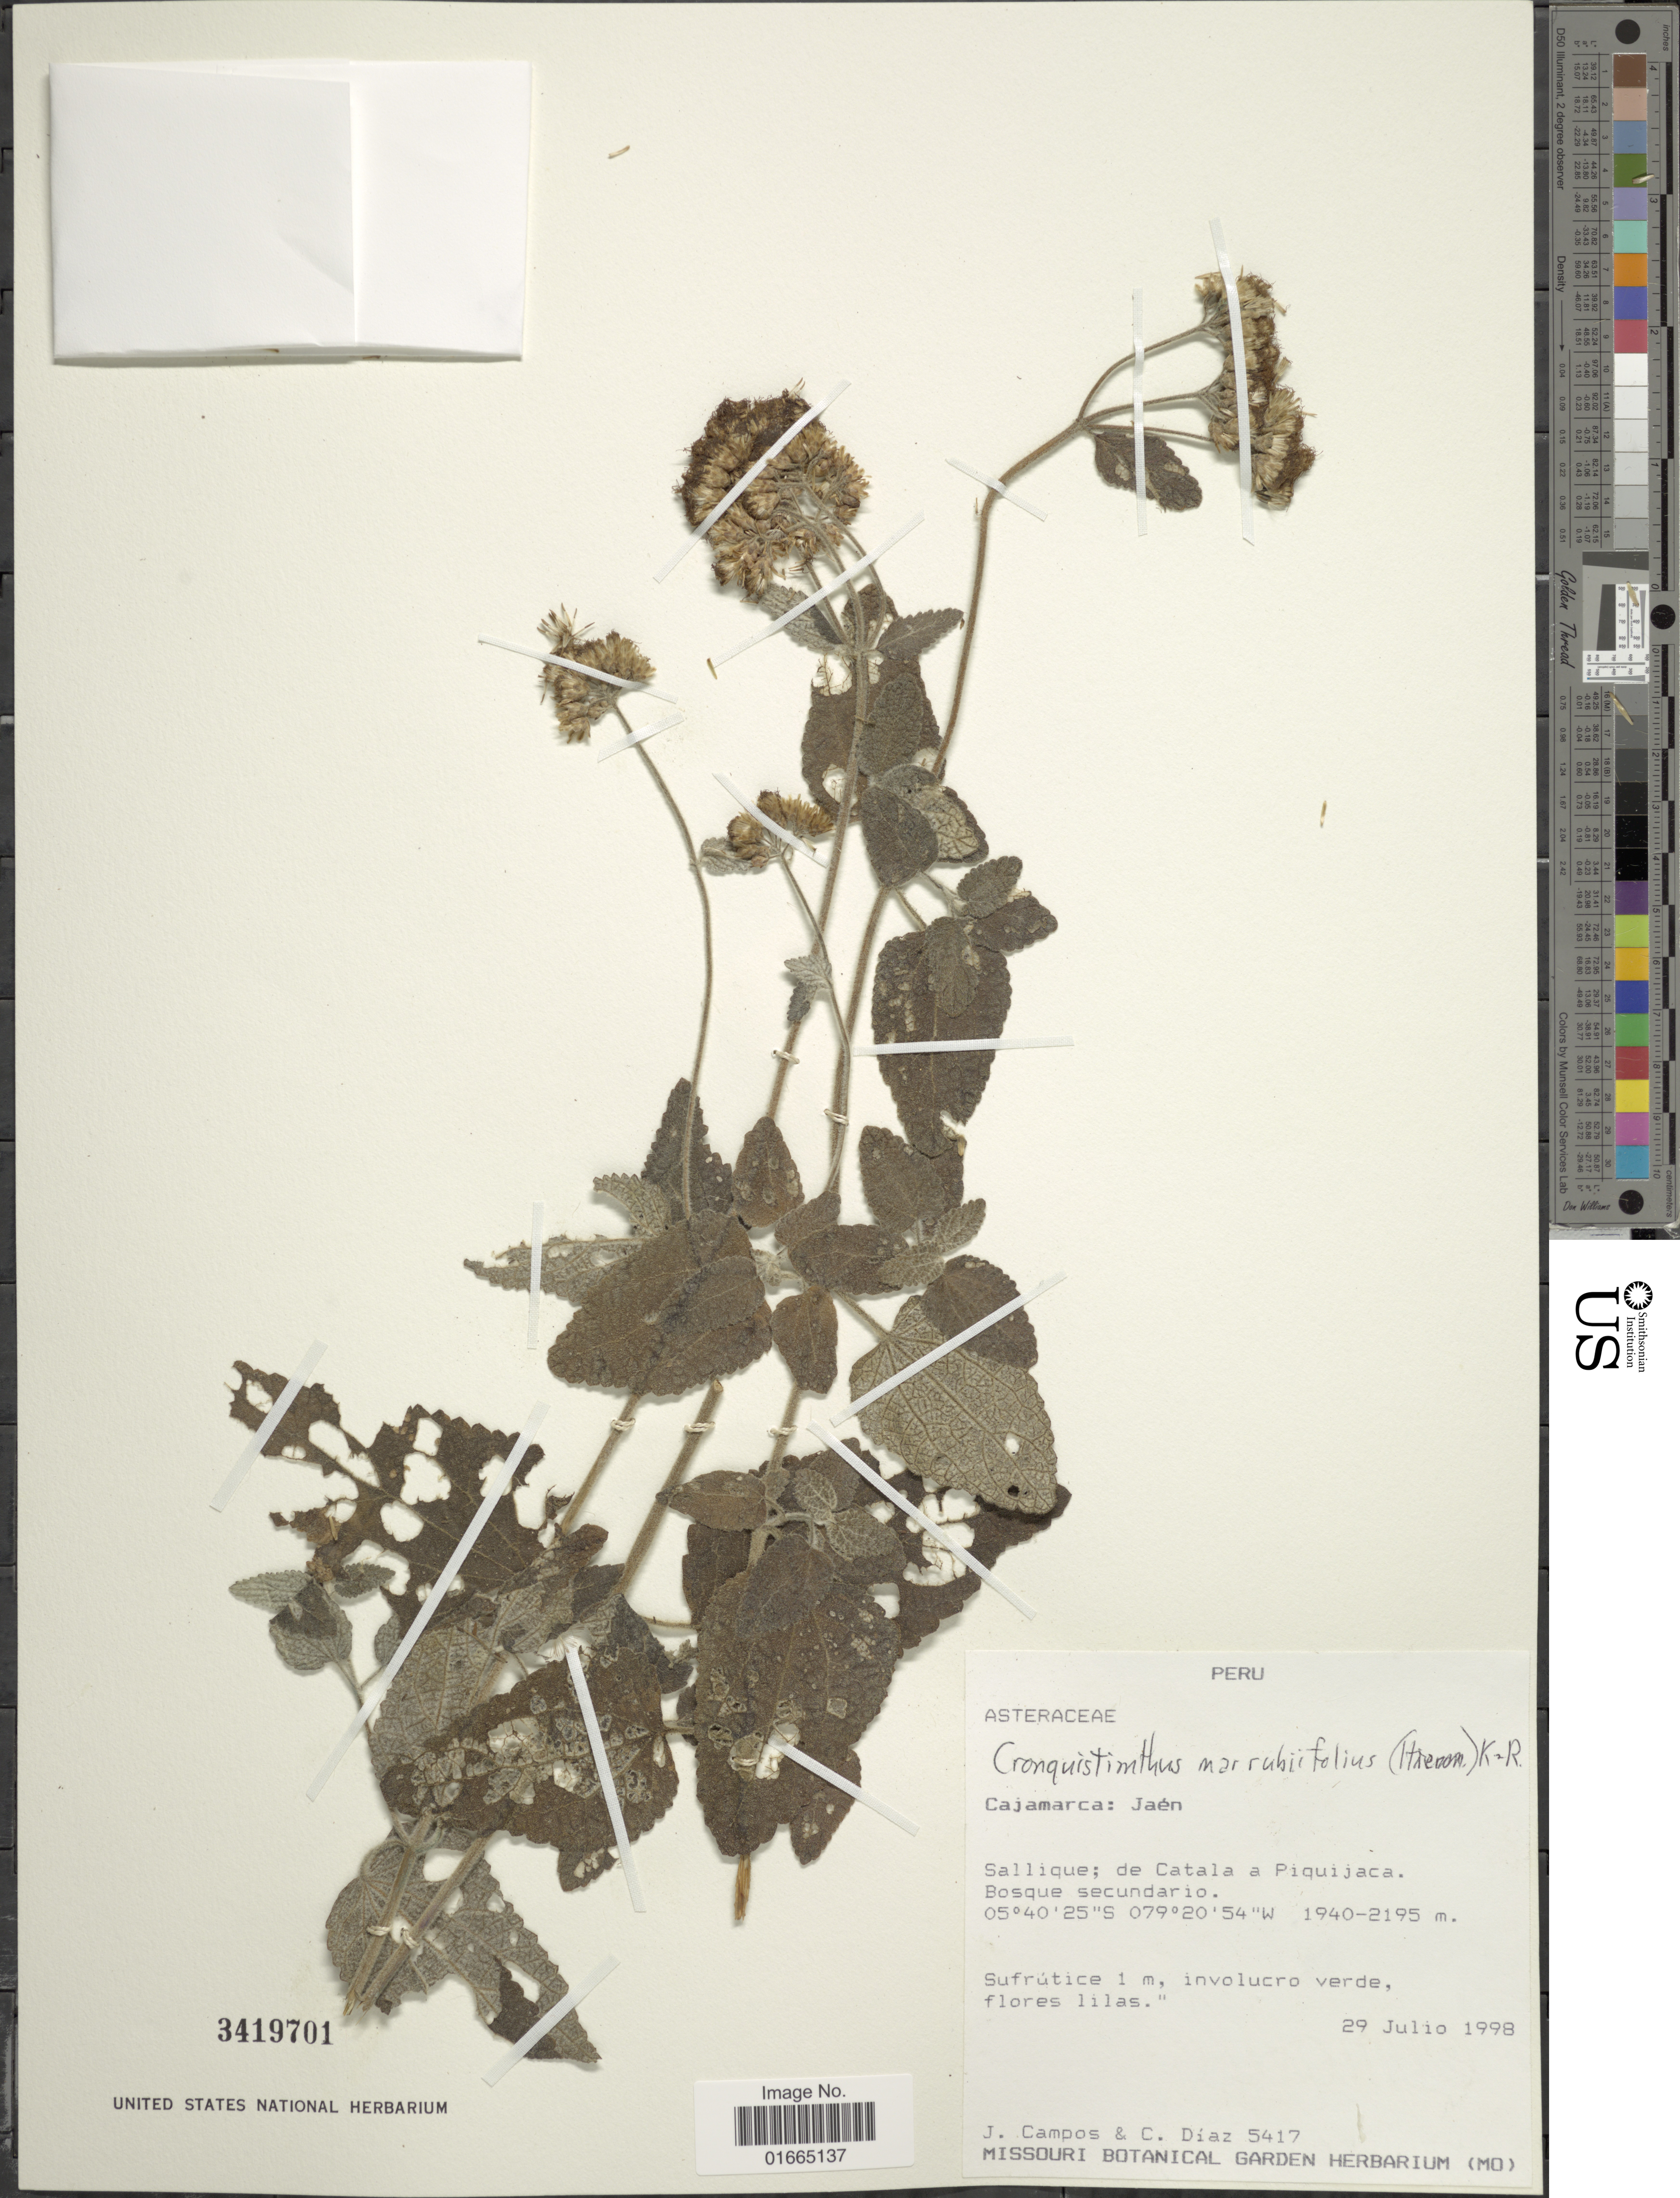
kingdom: Plantae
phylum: Tracheophyta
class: Magnoliopsida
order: Asterales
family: Asteraceae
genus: Cronquistianthus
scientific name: Cronquistianthus marrubiifolius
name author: (Hieron.) R.M. King & H. Rob.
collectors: J. Campos & C. Díaz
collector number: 5417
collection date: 1998-07-29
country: Peru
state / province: Cajamarca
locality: Cajamarca; Jaén. Sallique: de Catala a Piquijaca.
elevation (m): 1940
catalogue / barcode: US 3419701